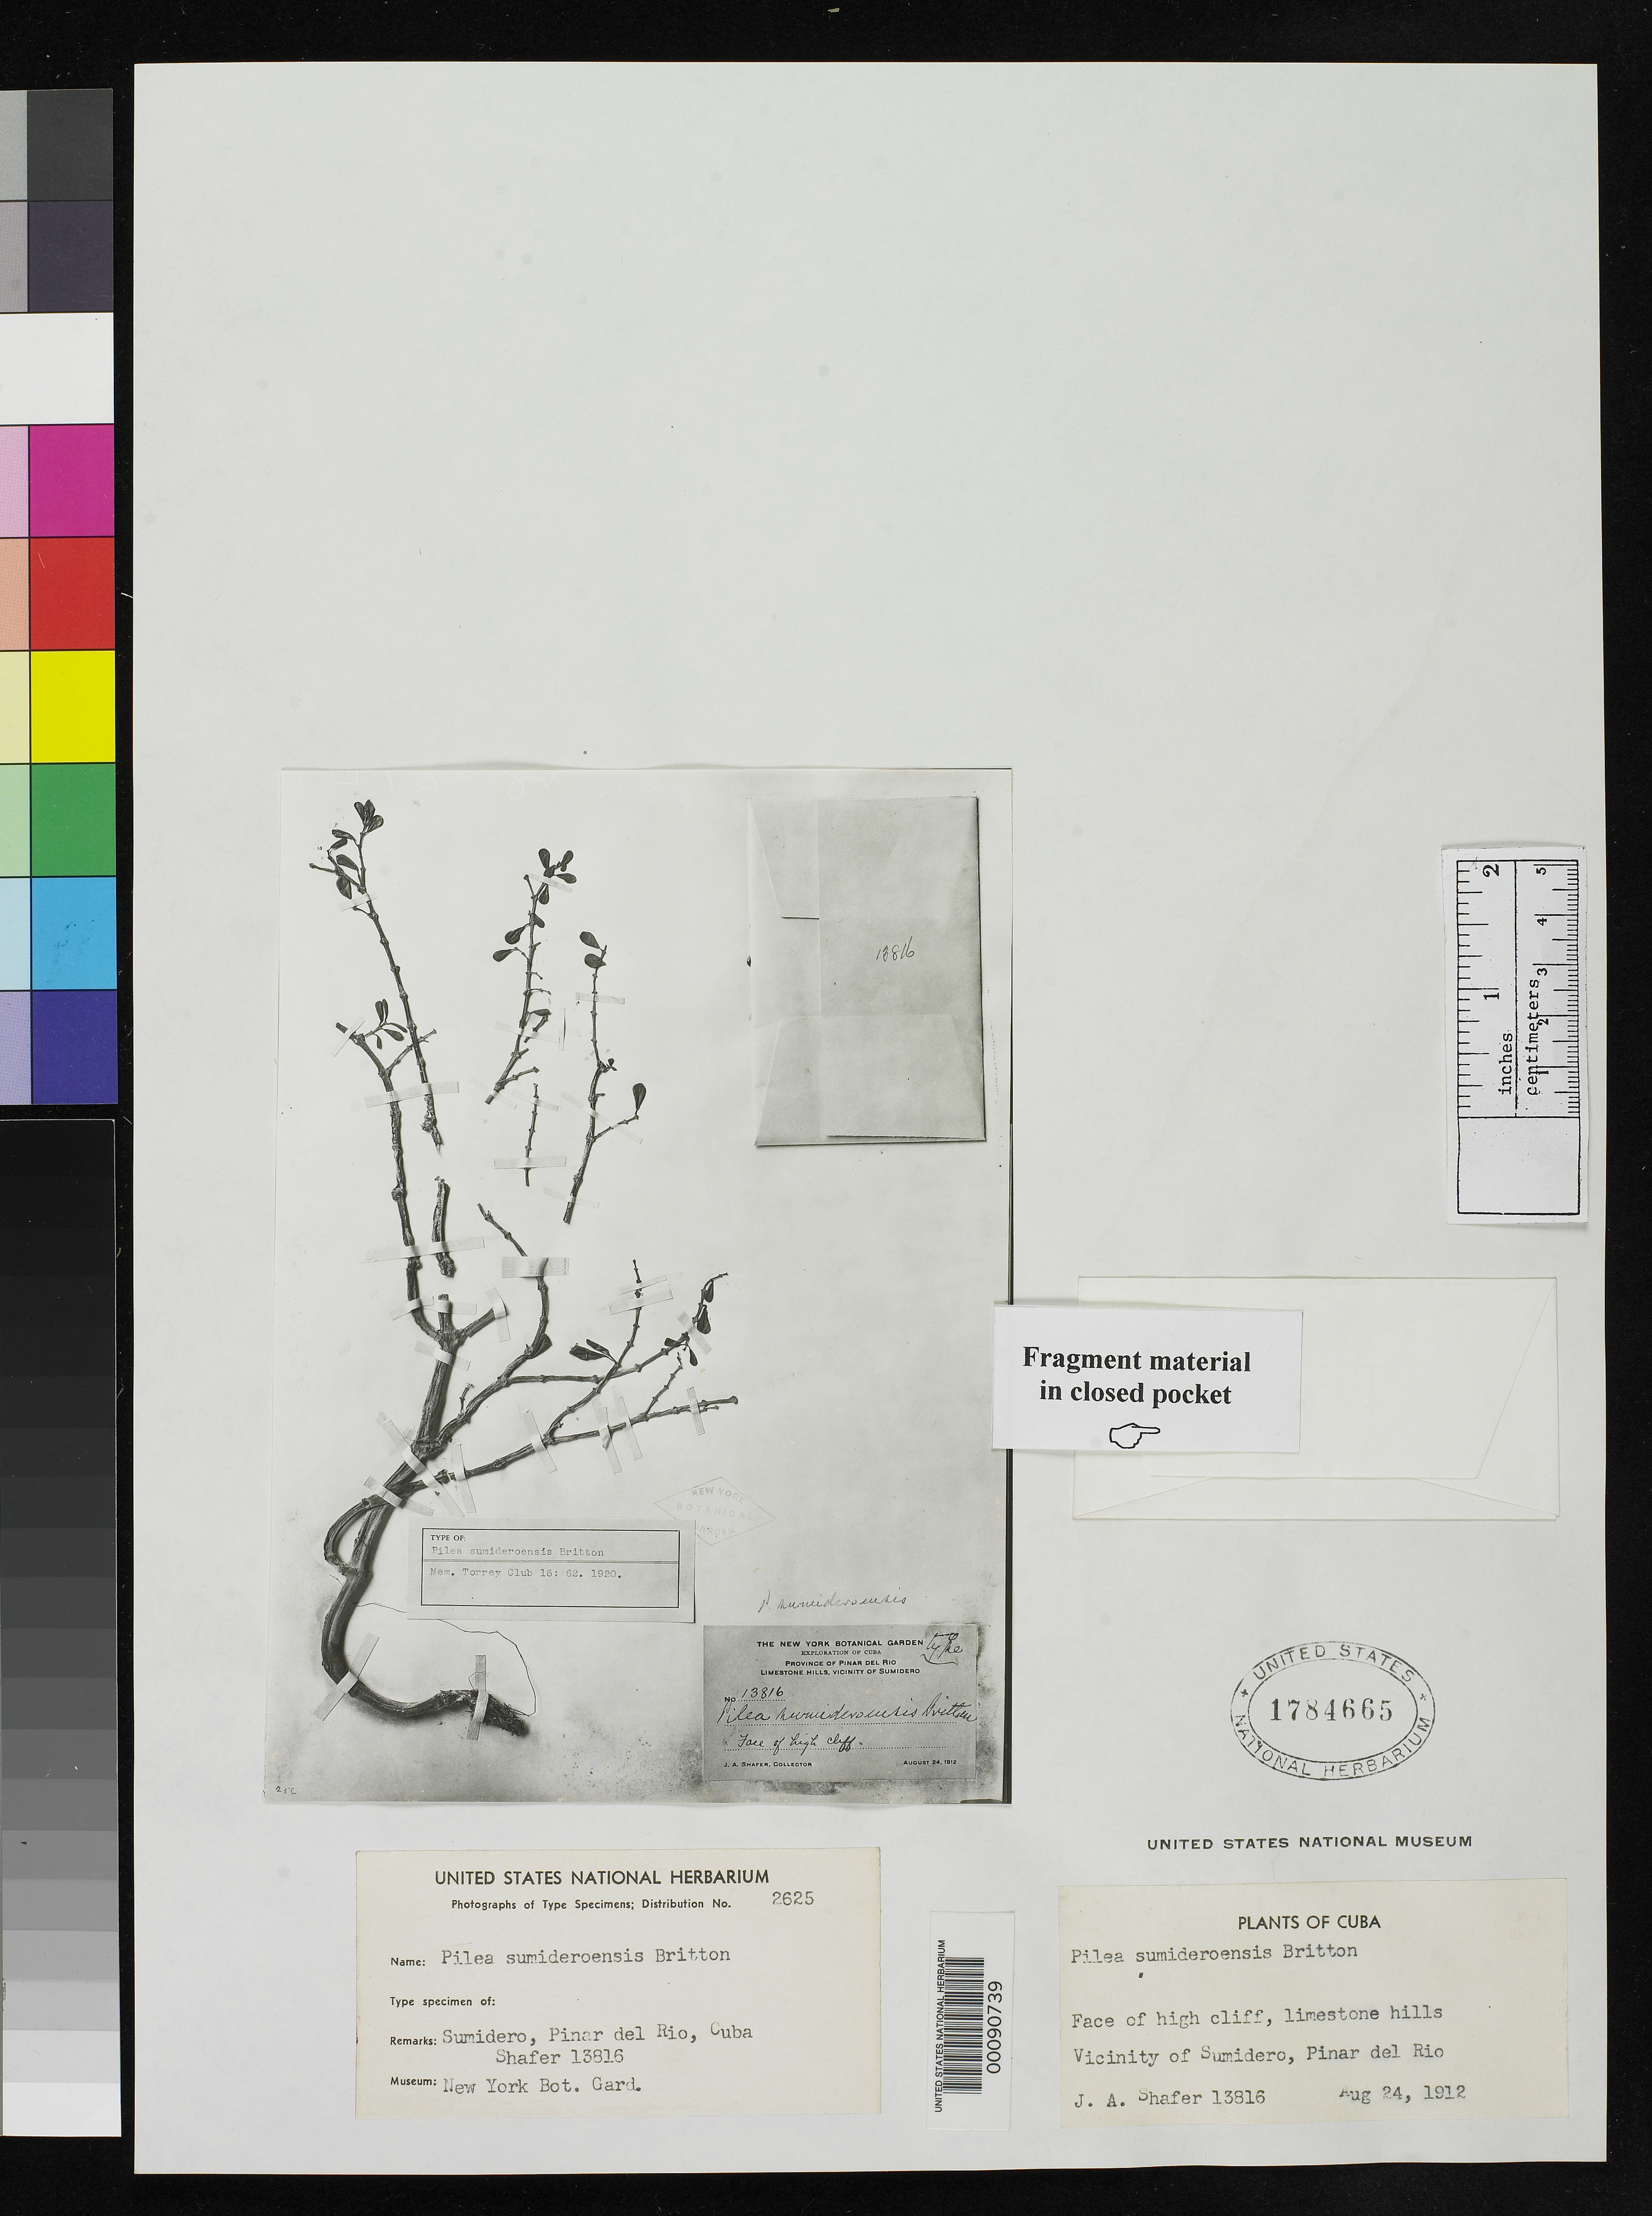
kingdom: Plantae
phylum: Tracheophyta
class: Magnoliopsida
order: Rosales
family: Urticaceae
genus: Pilea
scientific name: Pilea sumideroensis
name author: Britton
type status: Type Fragment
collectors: J. A. Shafer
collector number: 13816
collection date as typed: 24 Aug 1912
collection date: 1912-08-24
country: Cuba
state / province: Pinar del Río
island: Greater Antilles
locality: Sumidero.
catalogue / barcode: US 1784665